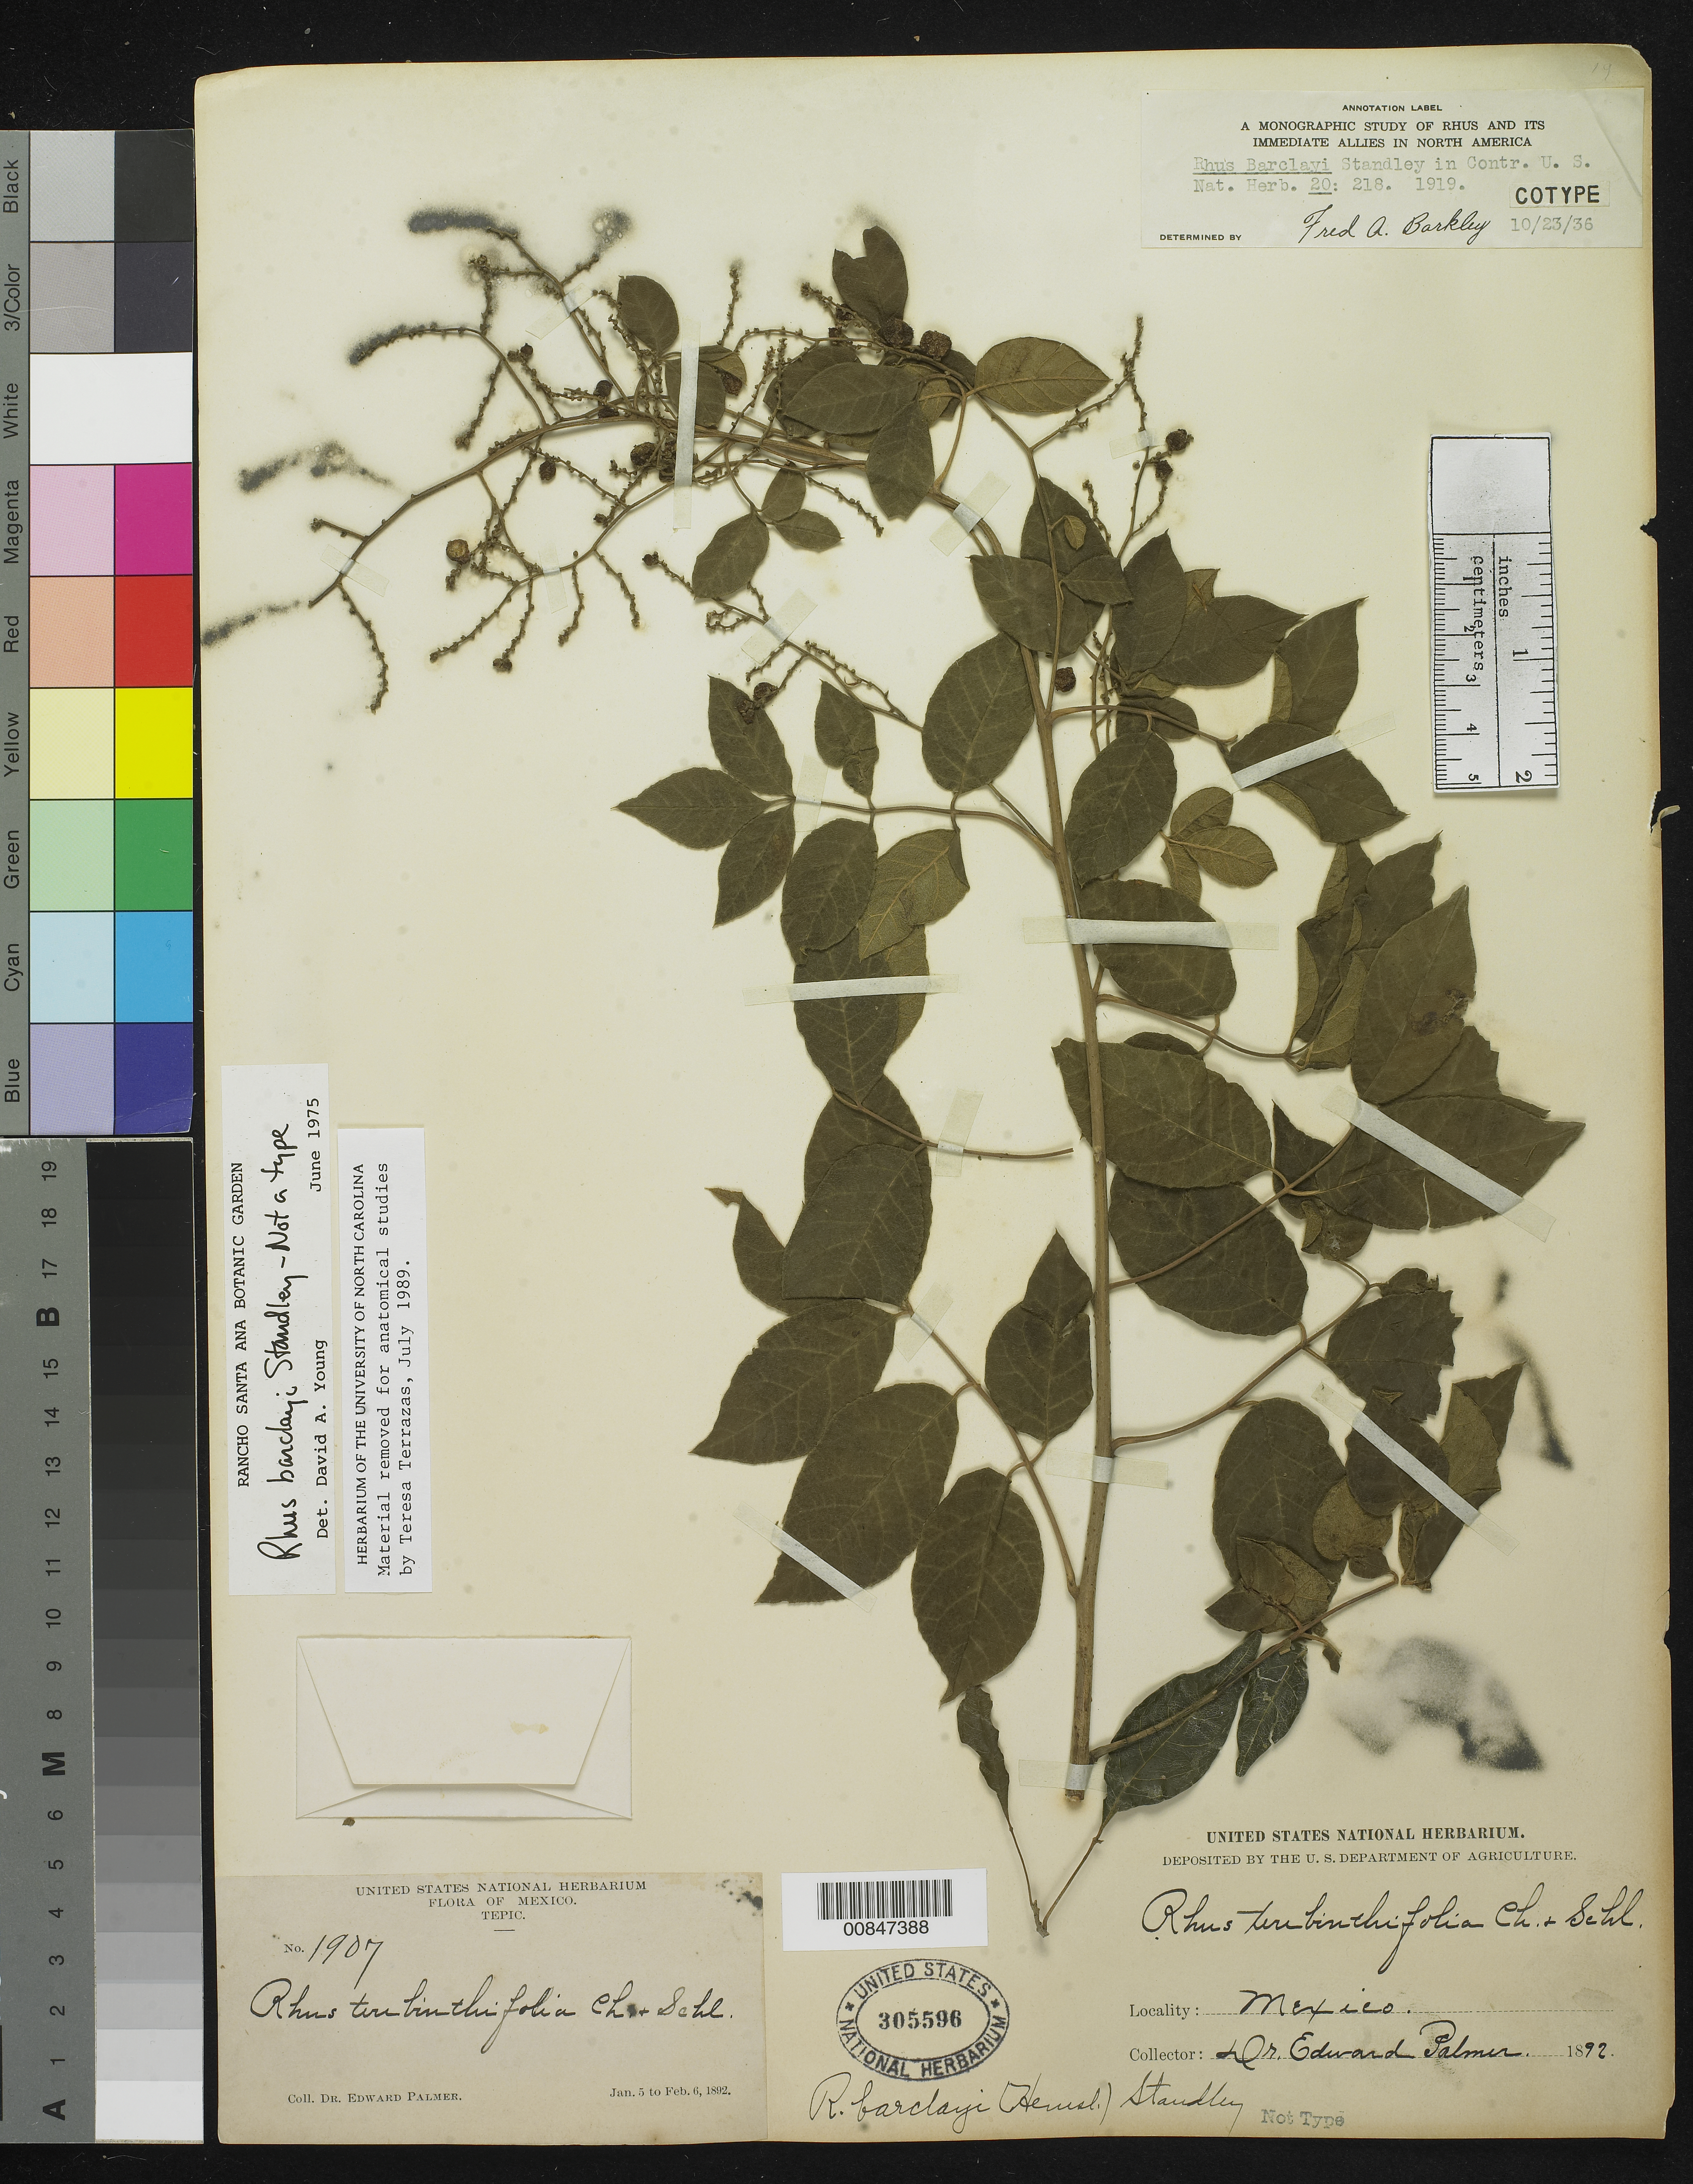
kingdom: Plantae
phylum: Tracheophyta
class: Magnoliopsida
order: Sapindales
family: Anacardiaceae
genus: Rhus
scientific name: Rhus barclayi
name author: (Hemsl.) Standl.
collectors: E. Palmer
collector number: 1907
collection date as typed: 05 Jan 1892 to 06 Feb 1892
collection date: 1892-01-05/1892-02-06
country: Mexico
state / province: Nayarit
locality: Tepic, Nayarit.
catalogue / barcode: US 305596